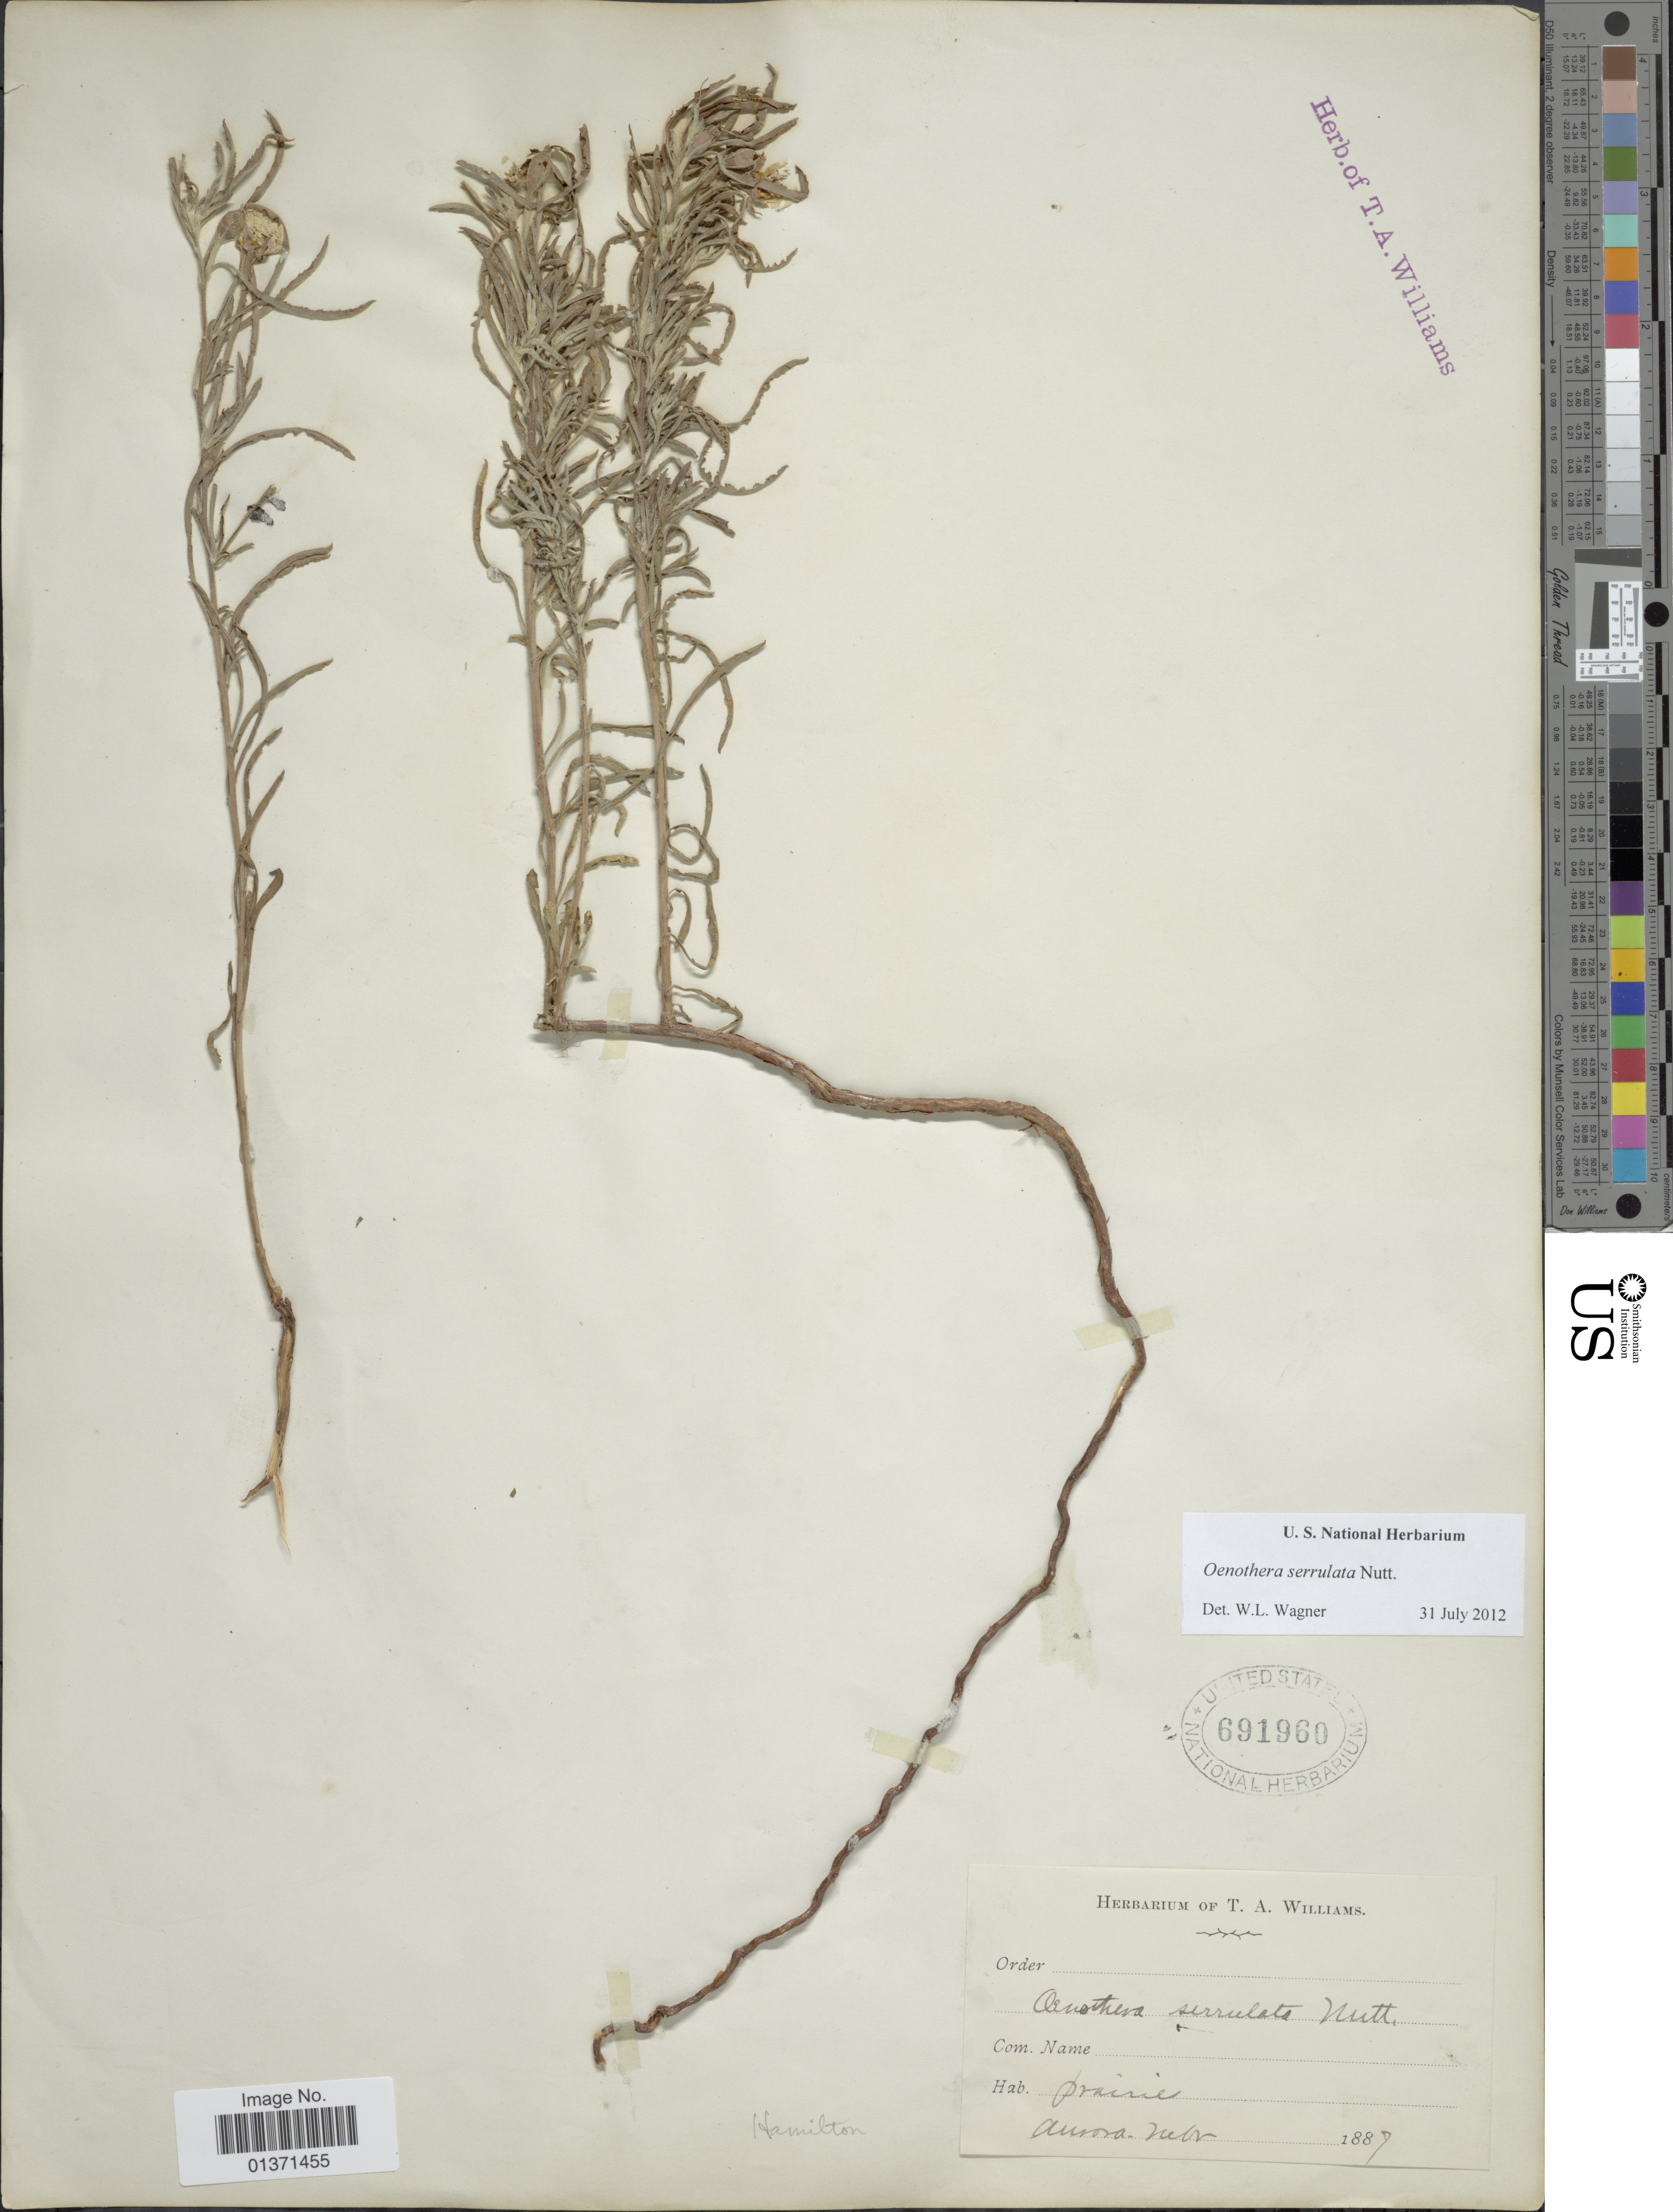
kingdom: Plantae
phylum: Tracheophyta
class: Magnoliopsida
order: Myrtales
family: Onagraceae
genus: Oenothera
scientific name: Oenothera serrulata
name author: Nutt.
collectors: T. A. Williams (herbarium)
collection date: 1887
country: United States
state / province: Nebraska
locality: Aurora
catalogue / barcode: US 691960